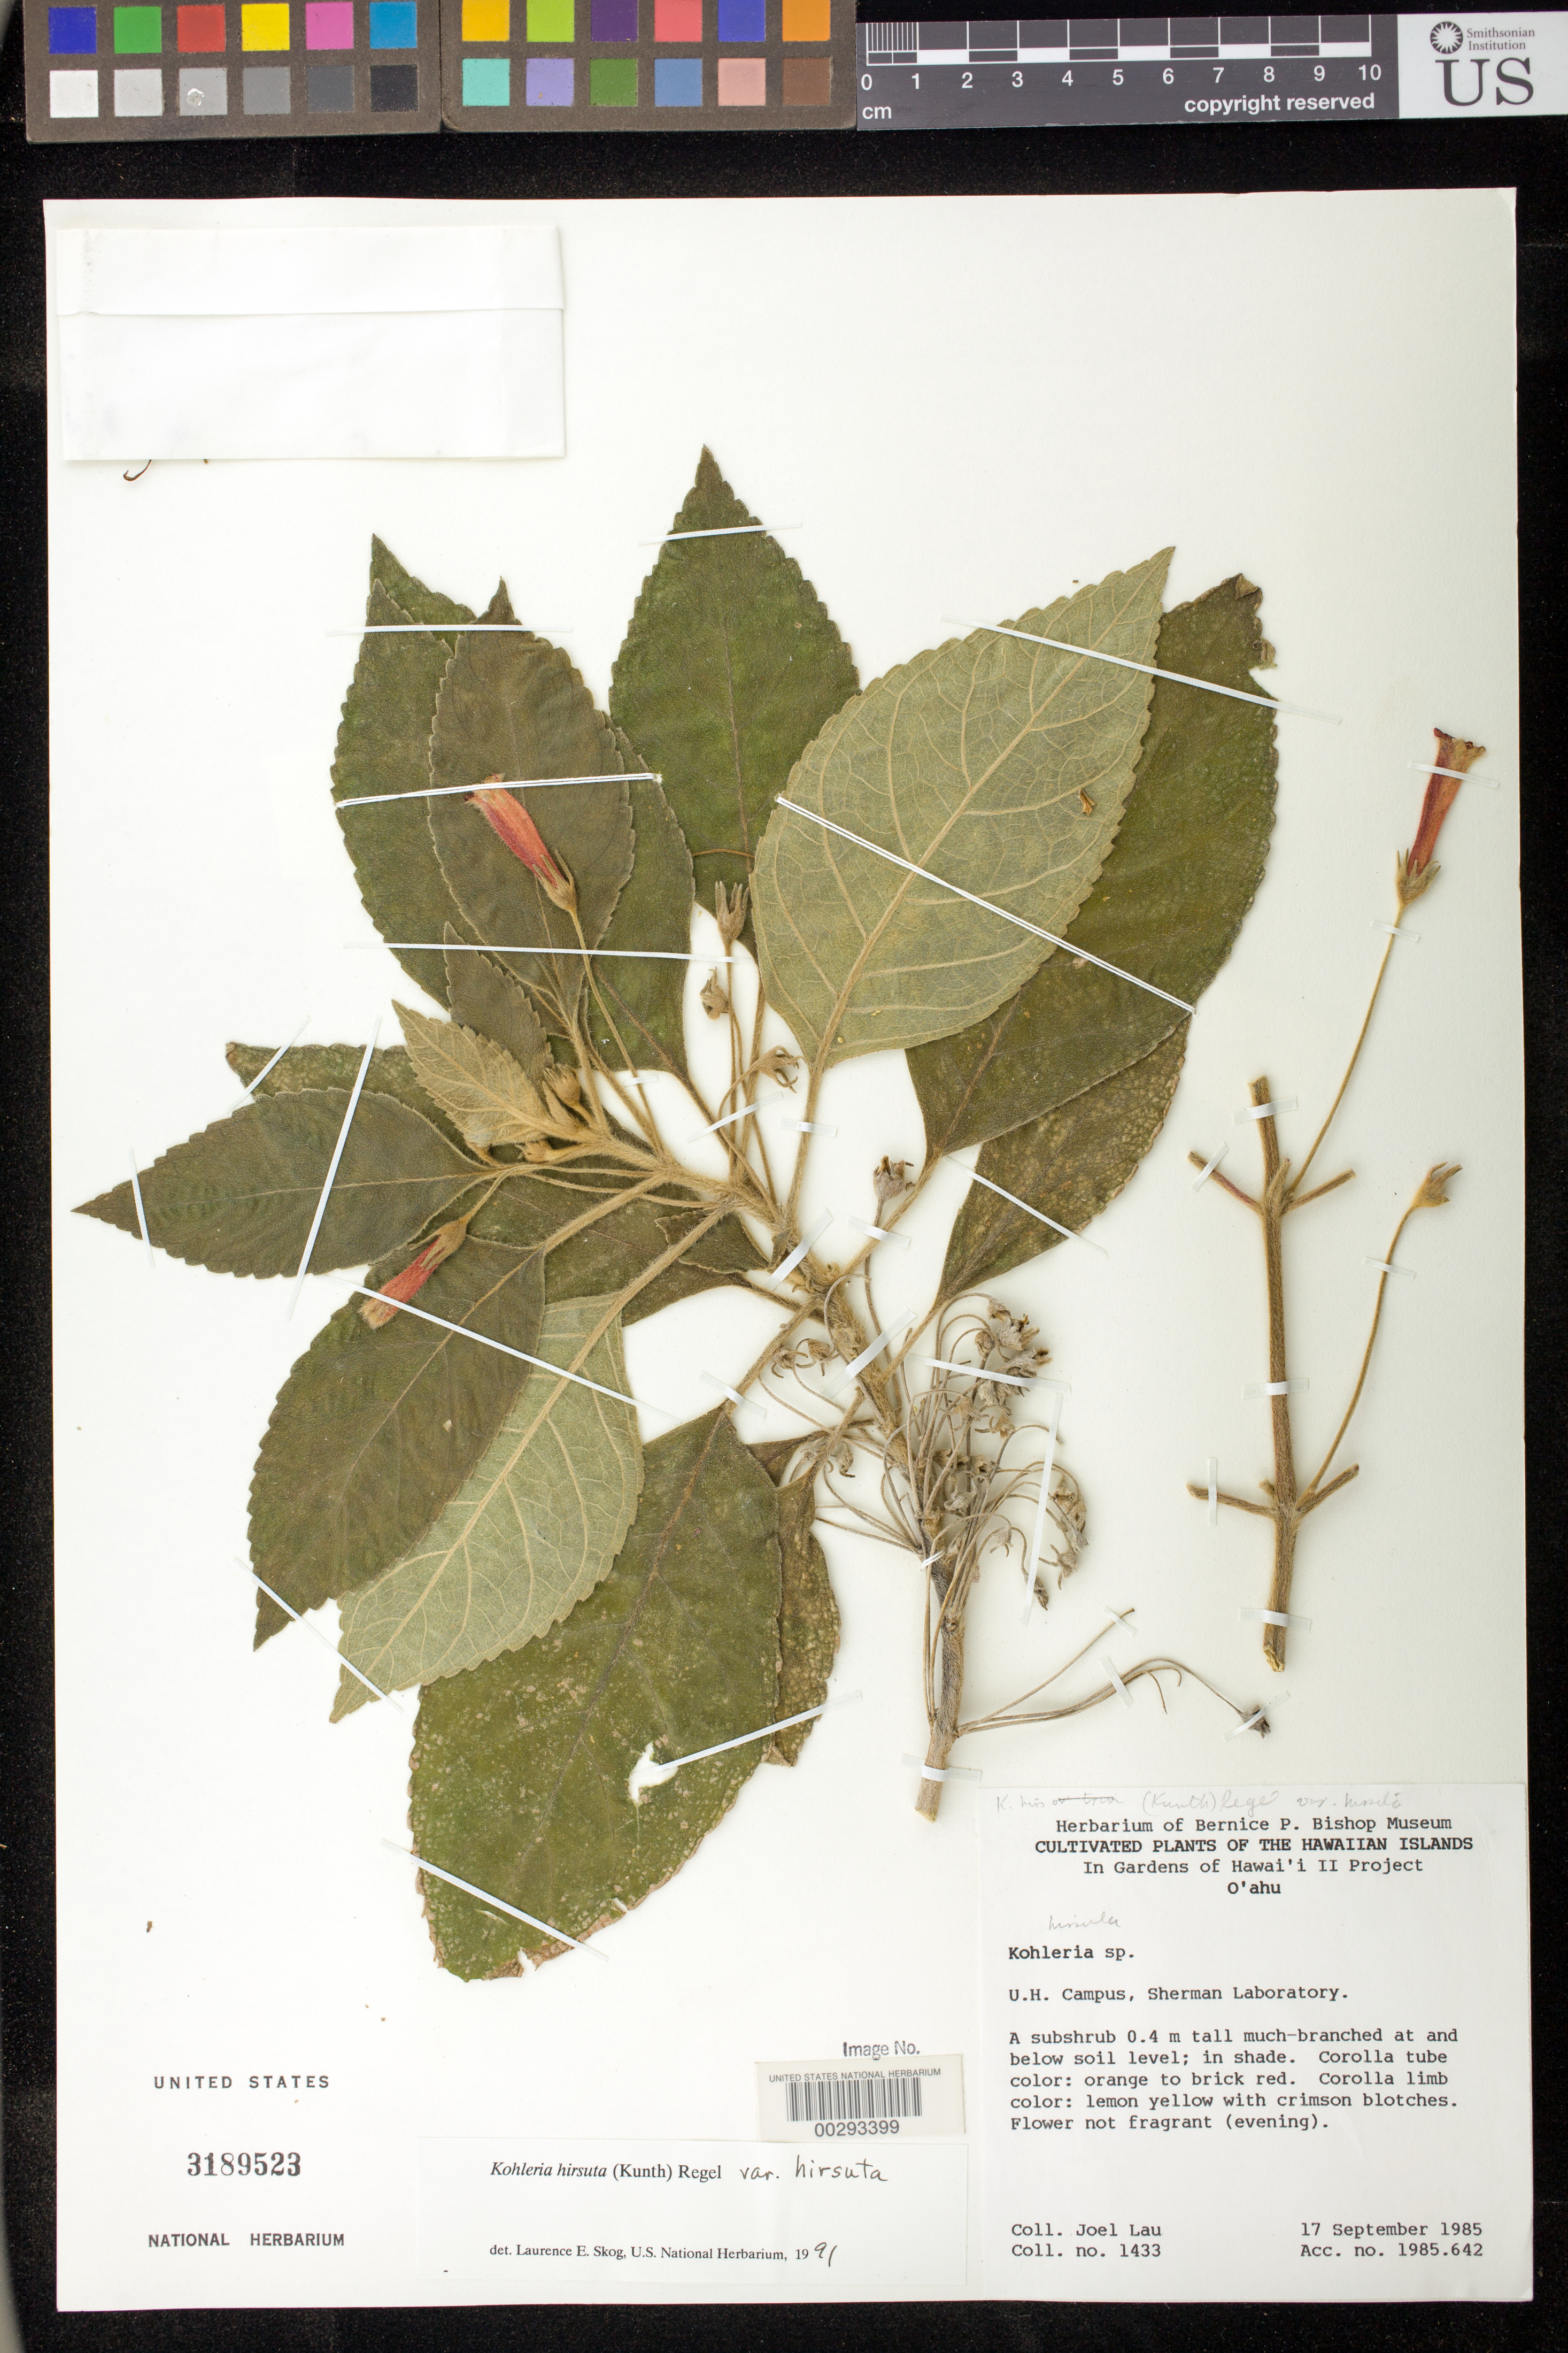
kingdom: Plantae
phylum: Tracheophyta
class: Magnoliopsida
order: Lamiales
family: Gesneriaceae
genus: Kohleria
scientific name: Kohleria hirsuta var. hirsuta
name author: (Kunth) Regel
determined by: Skog, Laurence E.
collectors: J. Lau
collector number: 1862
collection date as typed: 13 Jan 1986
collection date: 1986-01-13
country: United States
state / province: Hawaii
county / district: Honolulu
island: Oahu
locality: UH campus, Sherman Laboratory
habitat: In shade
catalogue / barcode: US 33189523